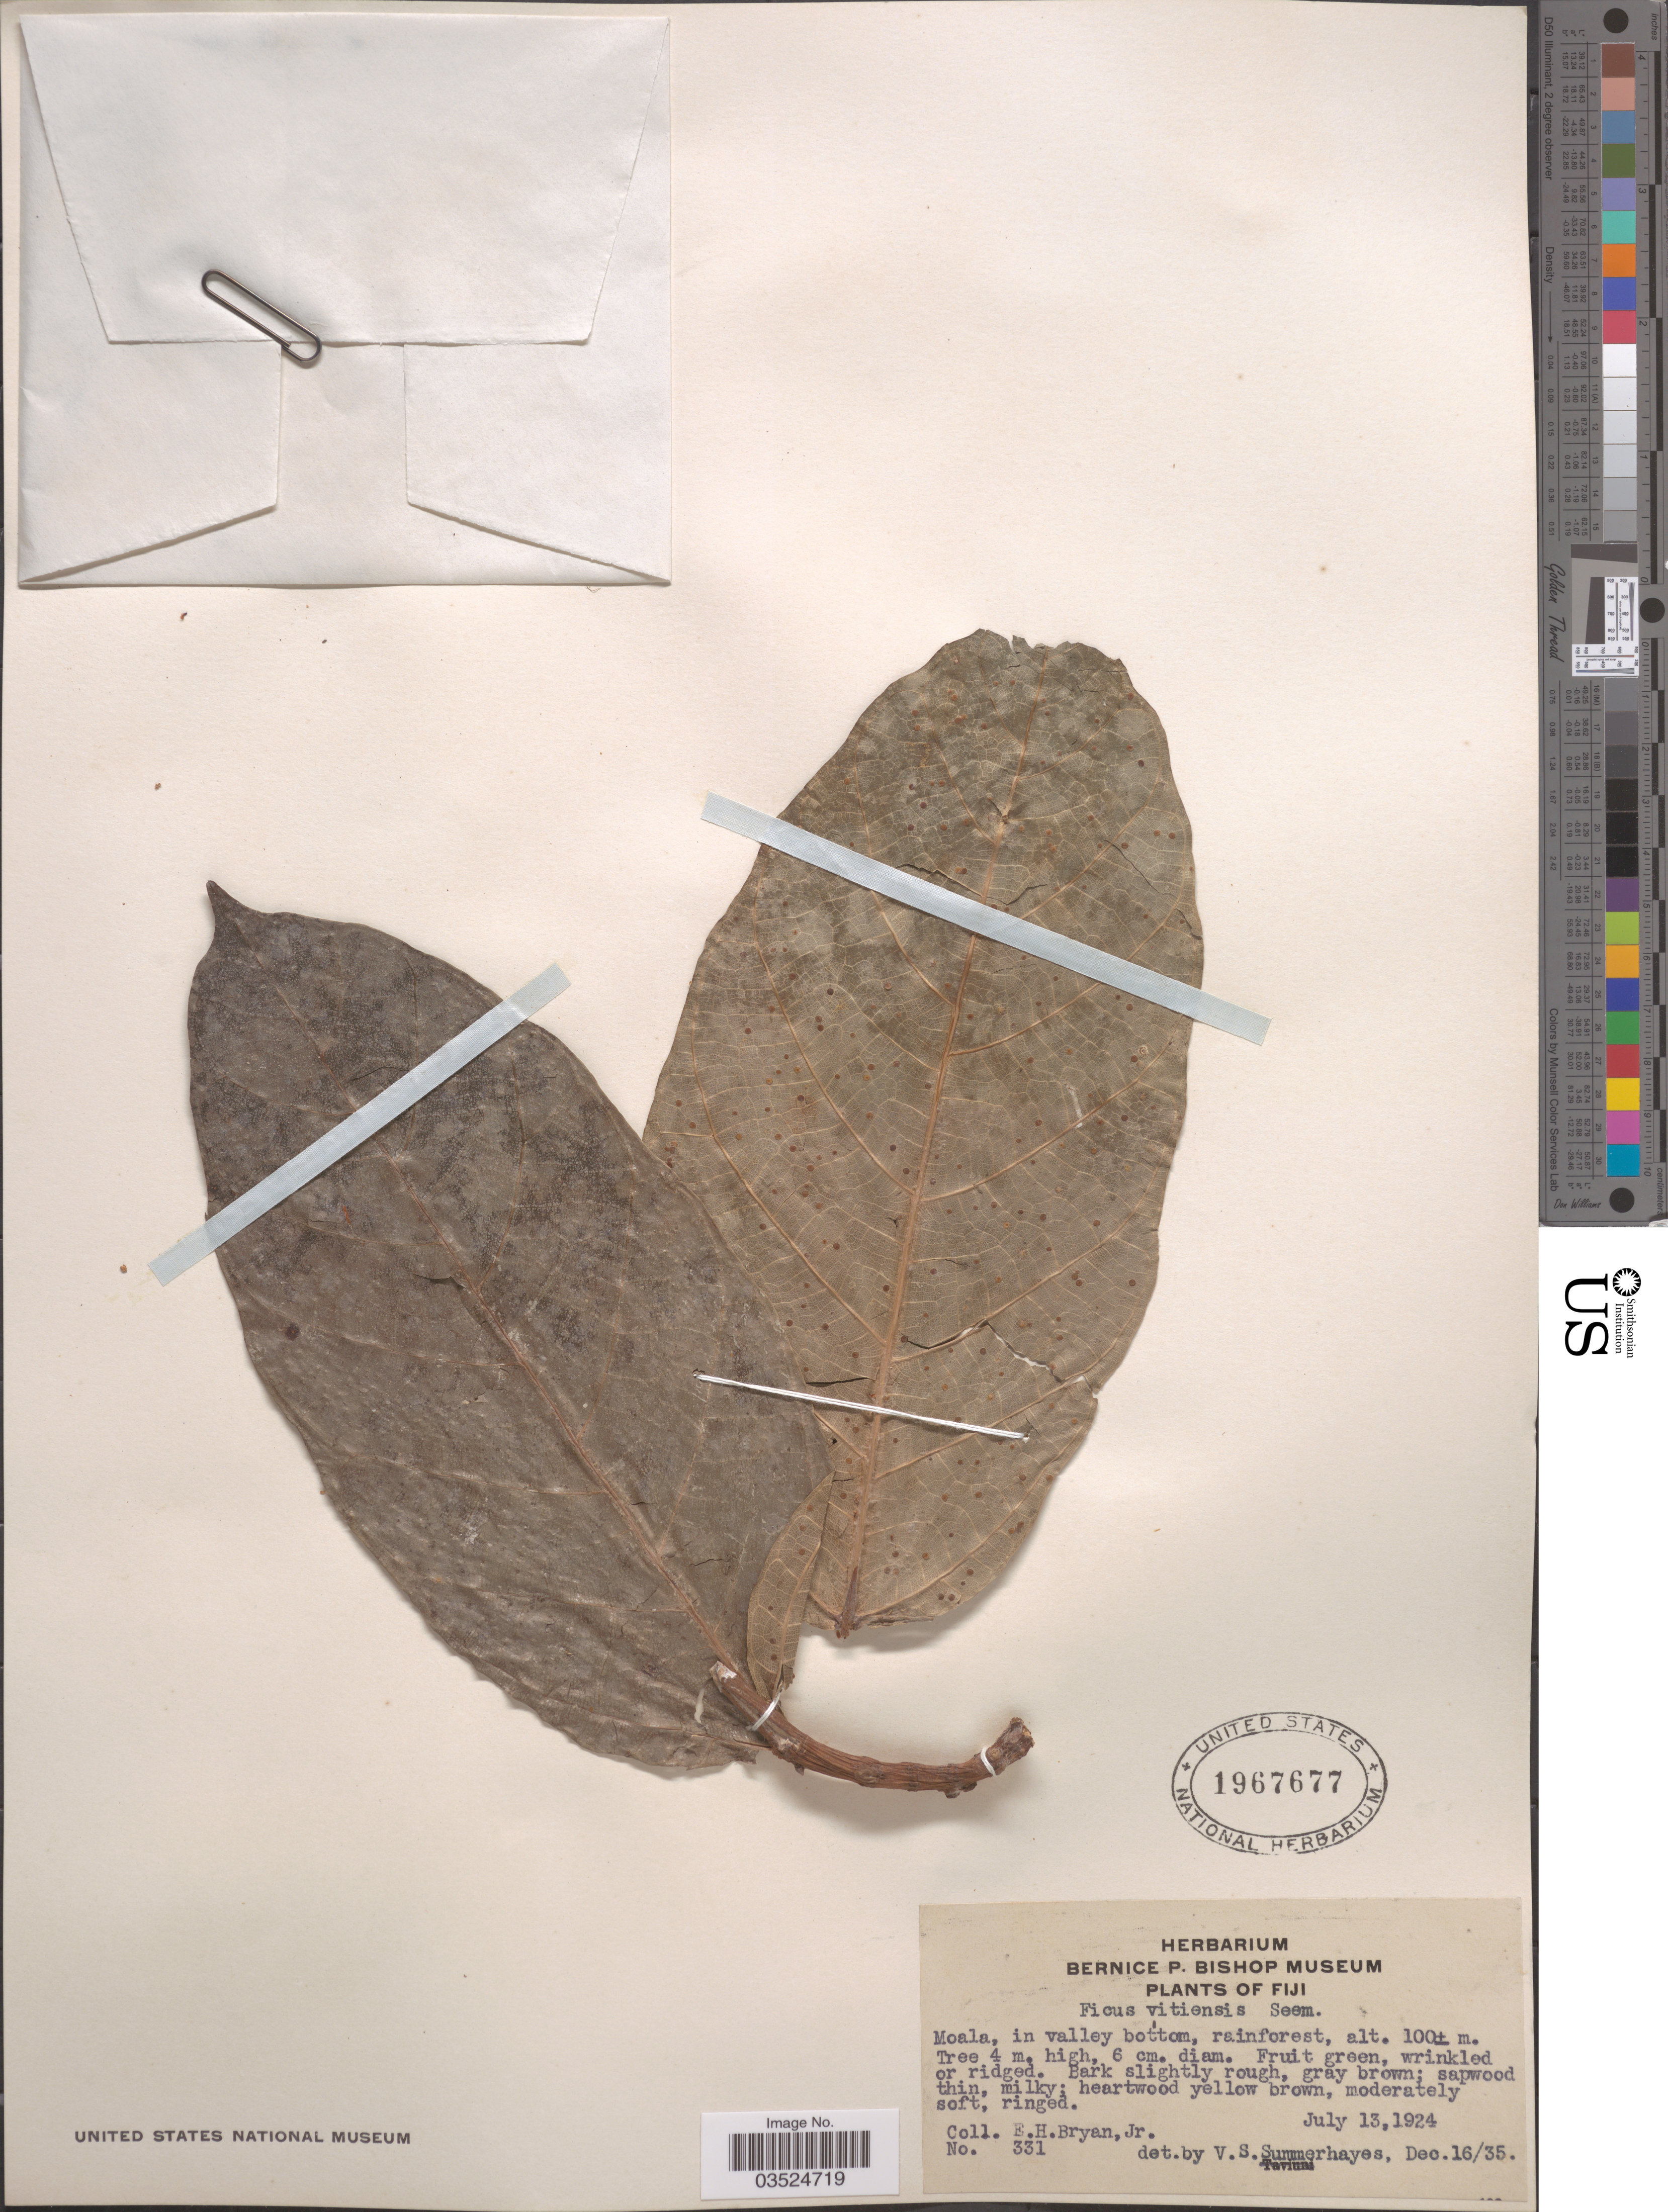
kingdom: Plantae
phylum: Tracheophyta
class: Magnoliopsida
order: Rosales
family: Moraceae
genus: Ficus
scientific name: Ficus vitiensis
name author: Seem.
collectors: E. Bryan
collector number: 331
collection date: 1924-07-13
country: Fiji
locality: Moala, in valley bottom, rainforest.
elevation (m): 100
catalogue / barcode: US 1967677